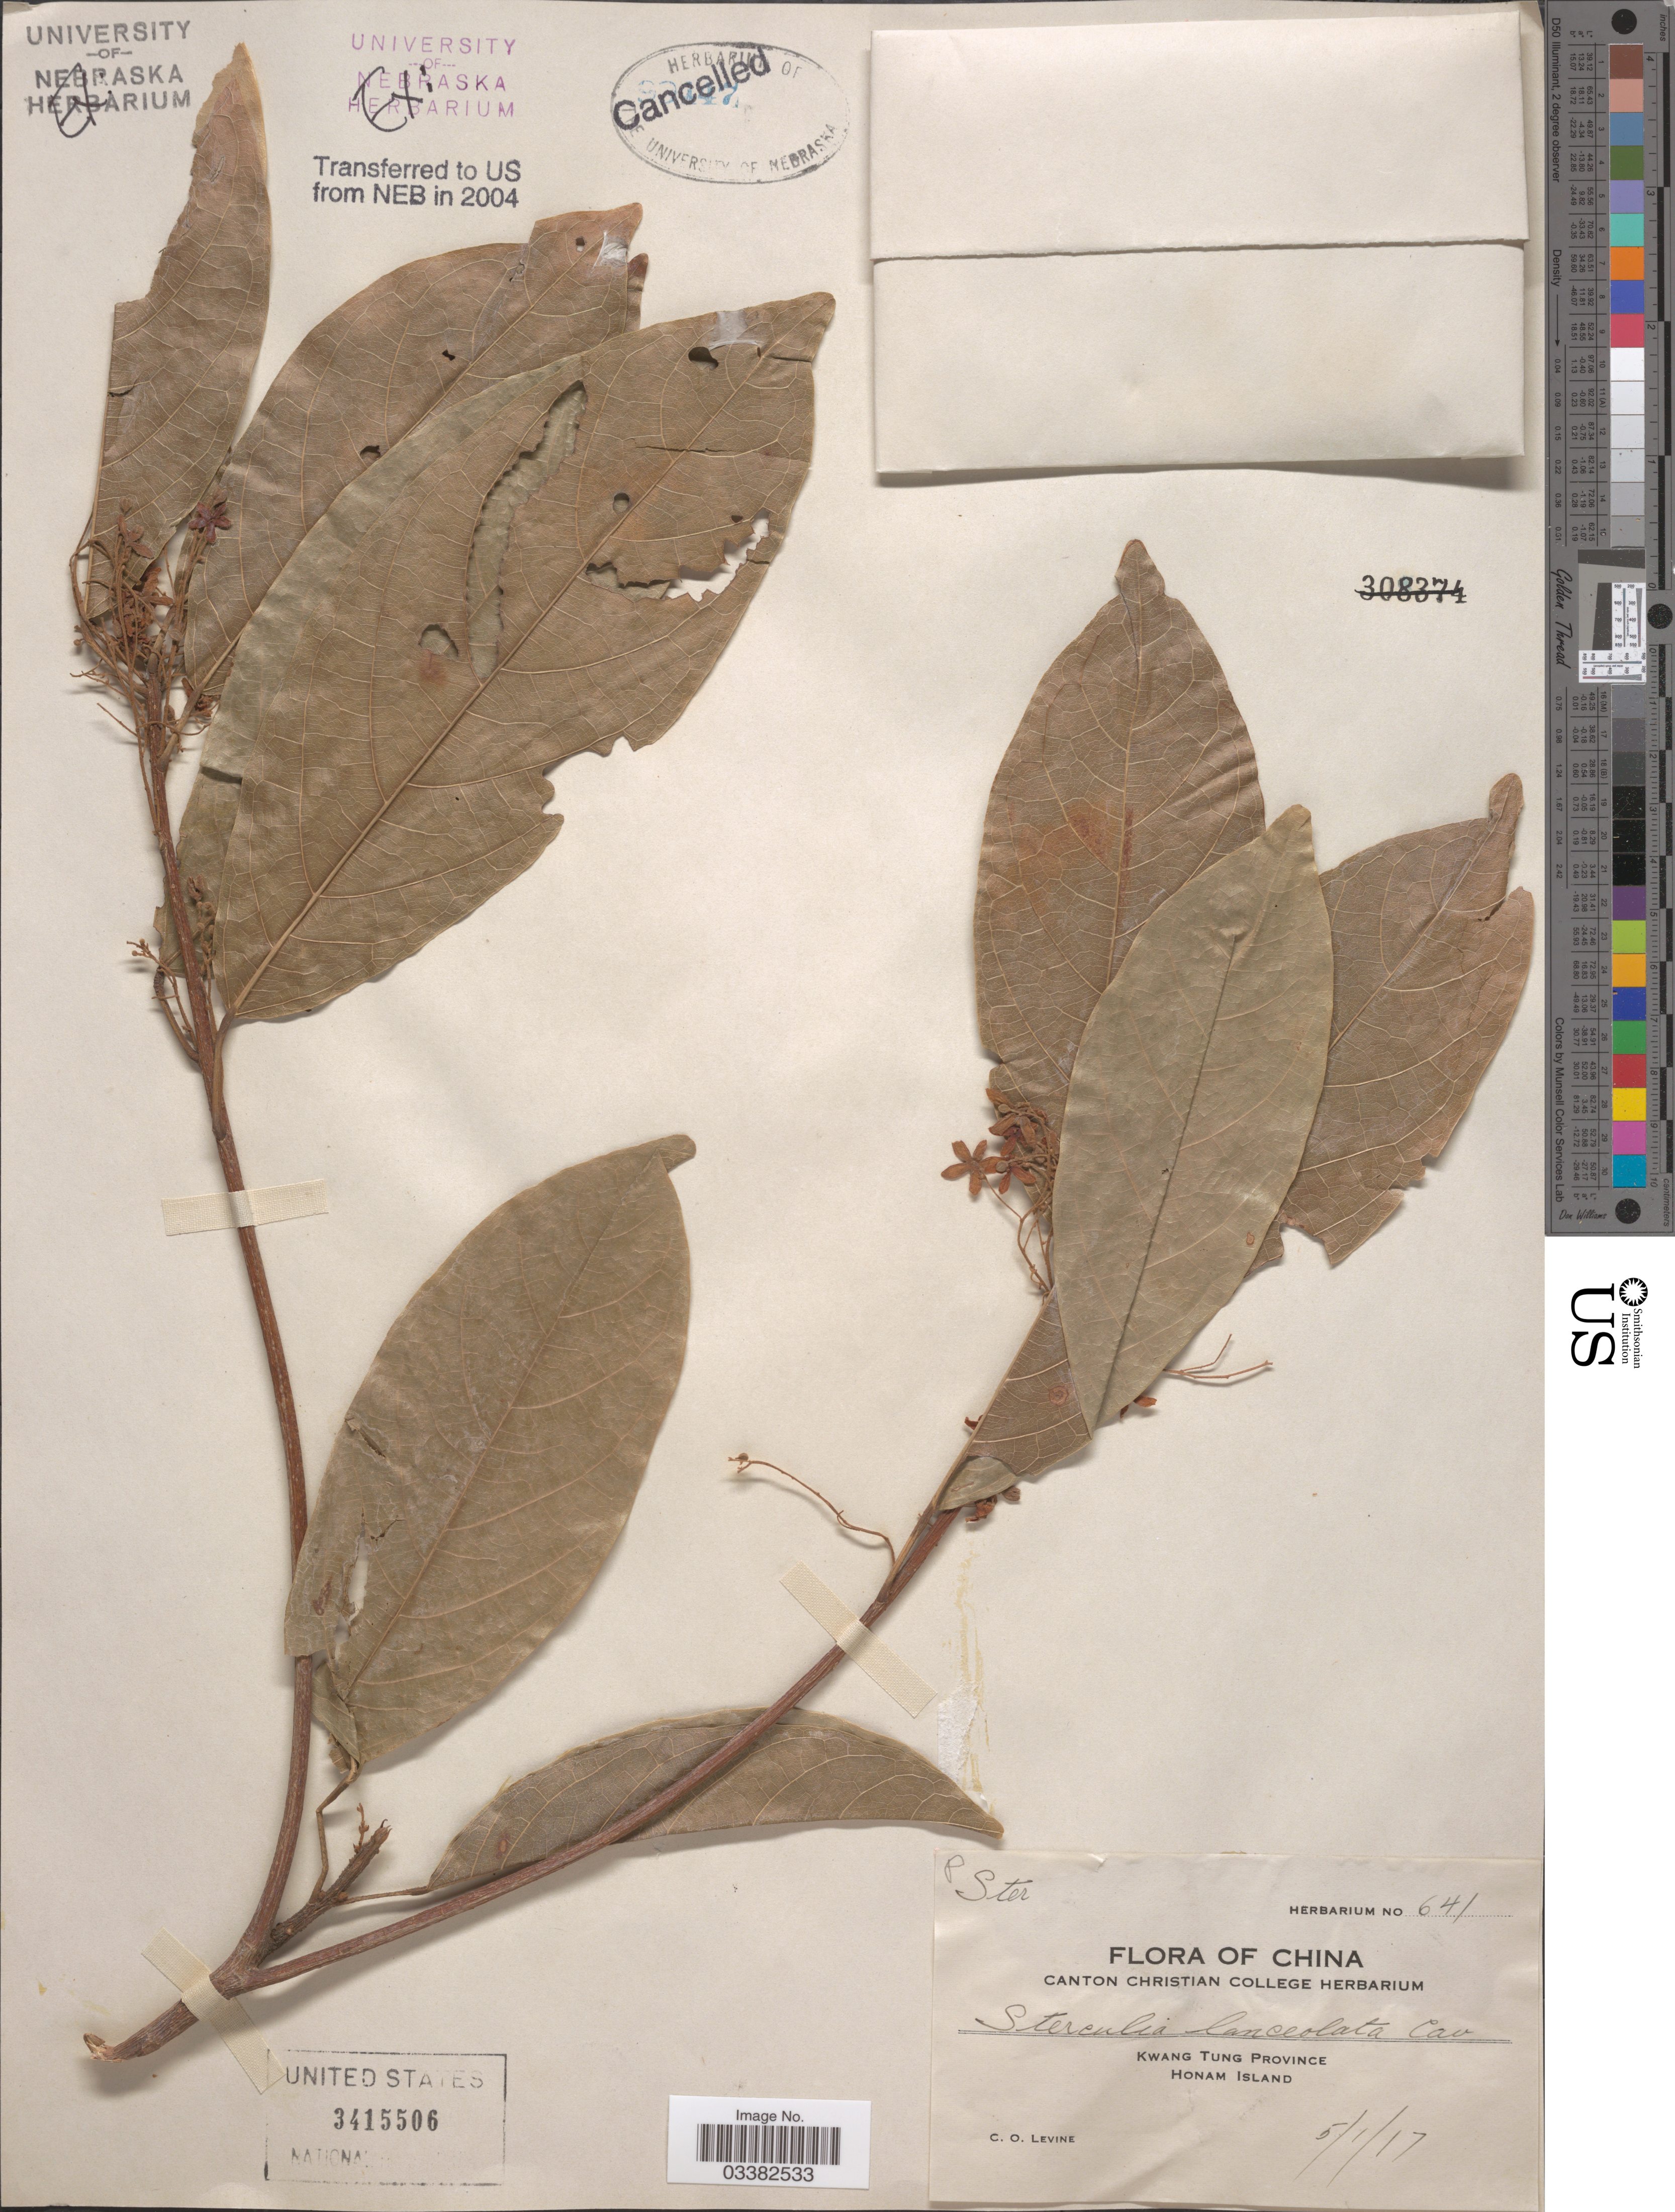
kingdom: Plantae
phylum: Tracheophyta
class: Magnoliopsida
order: Malvales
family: Malvaceae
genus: Sterculia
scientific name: Sterculia lanceolata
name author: Cav.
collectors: C. O. Levine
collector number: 641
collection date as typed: Transcribed d/m/y: 5/1/17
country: China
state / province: Guangdong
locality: Kwang Tung Province. Honam Island.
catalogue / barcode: US 3415506